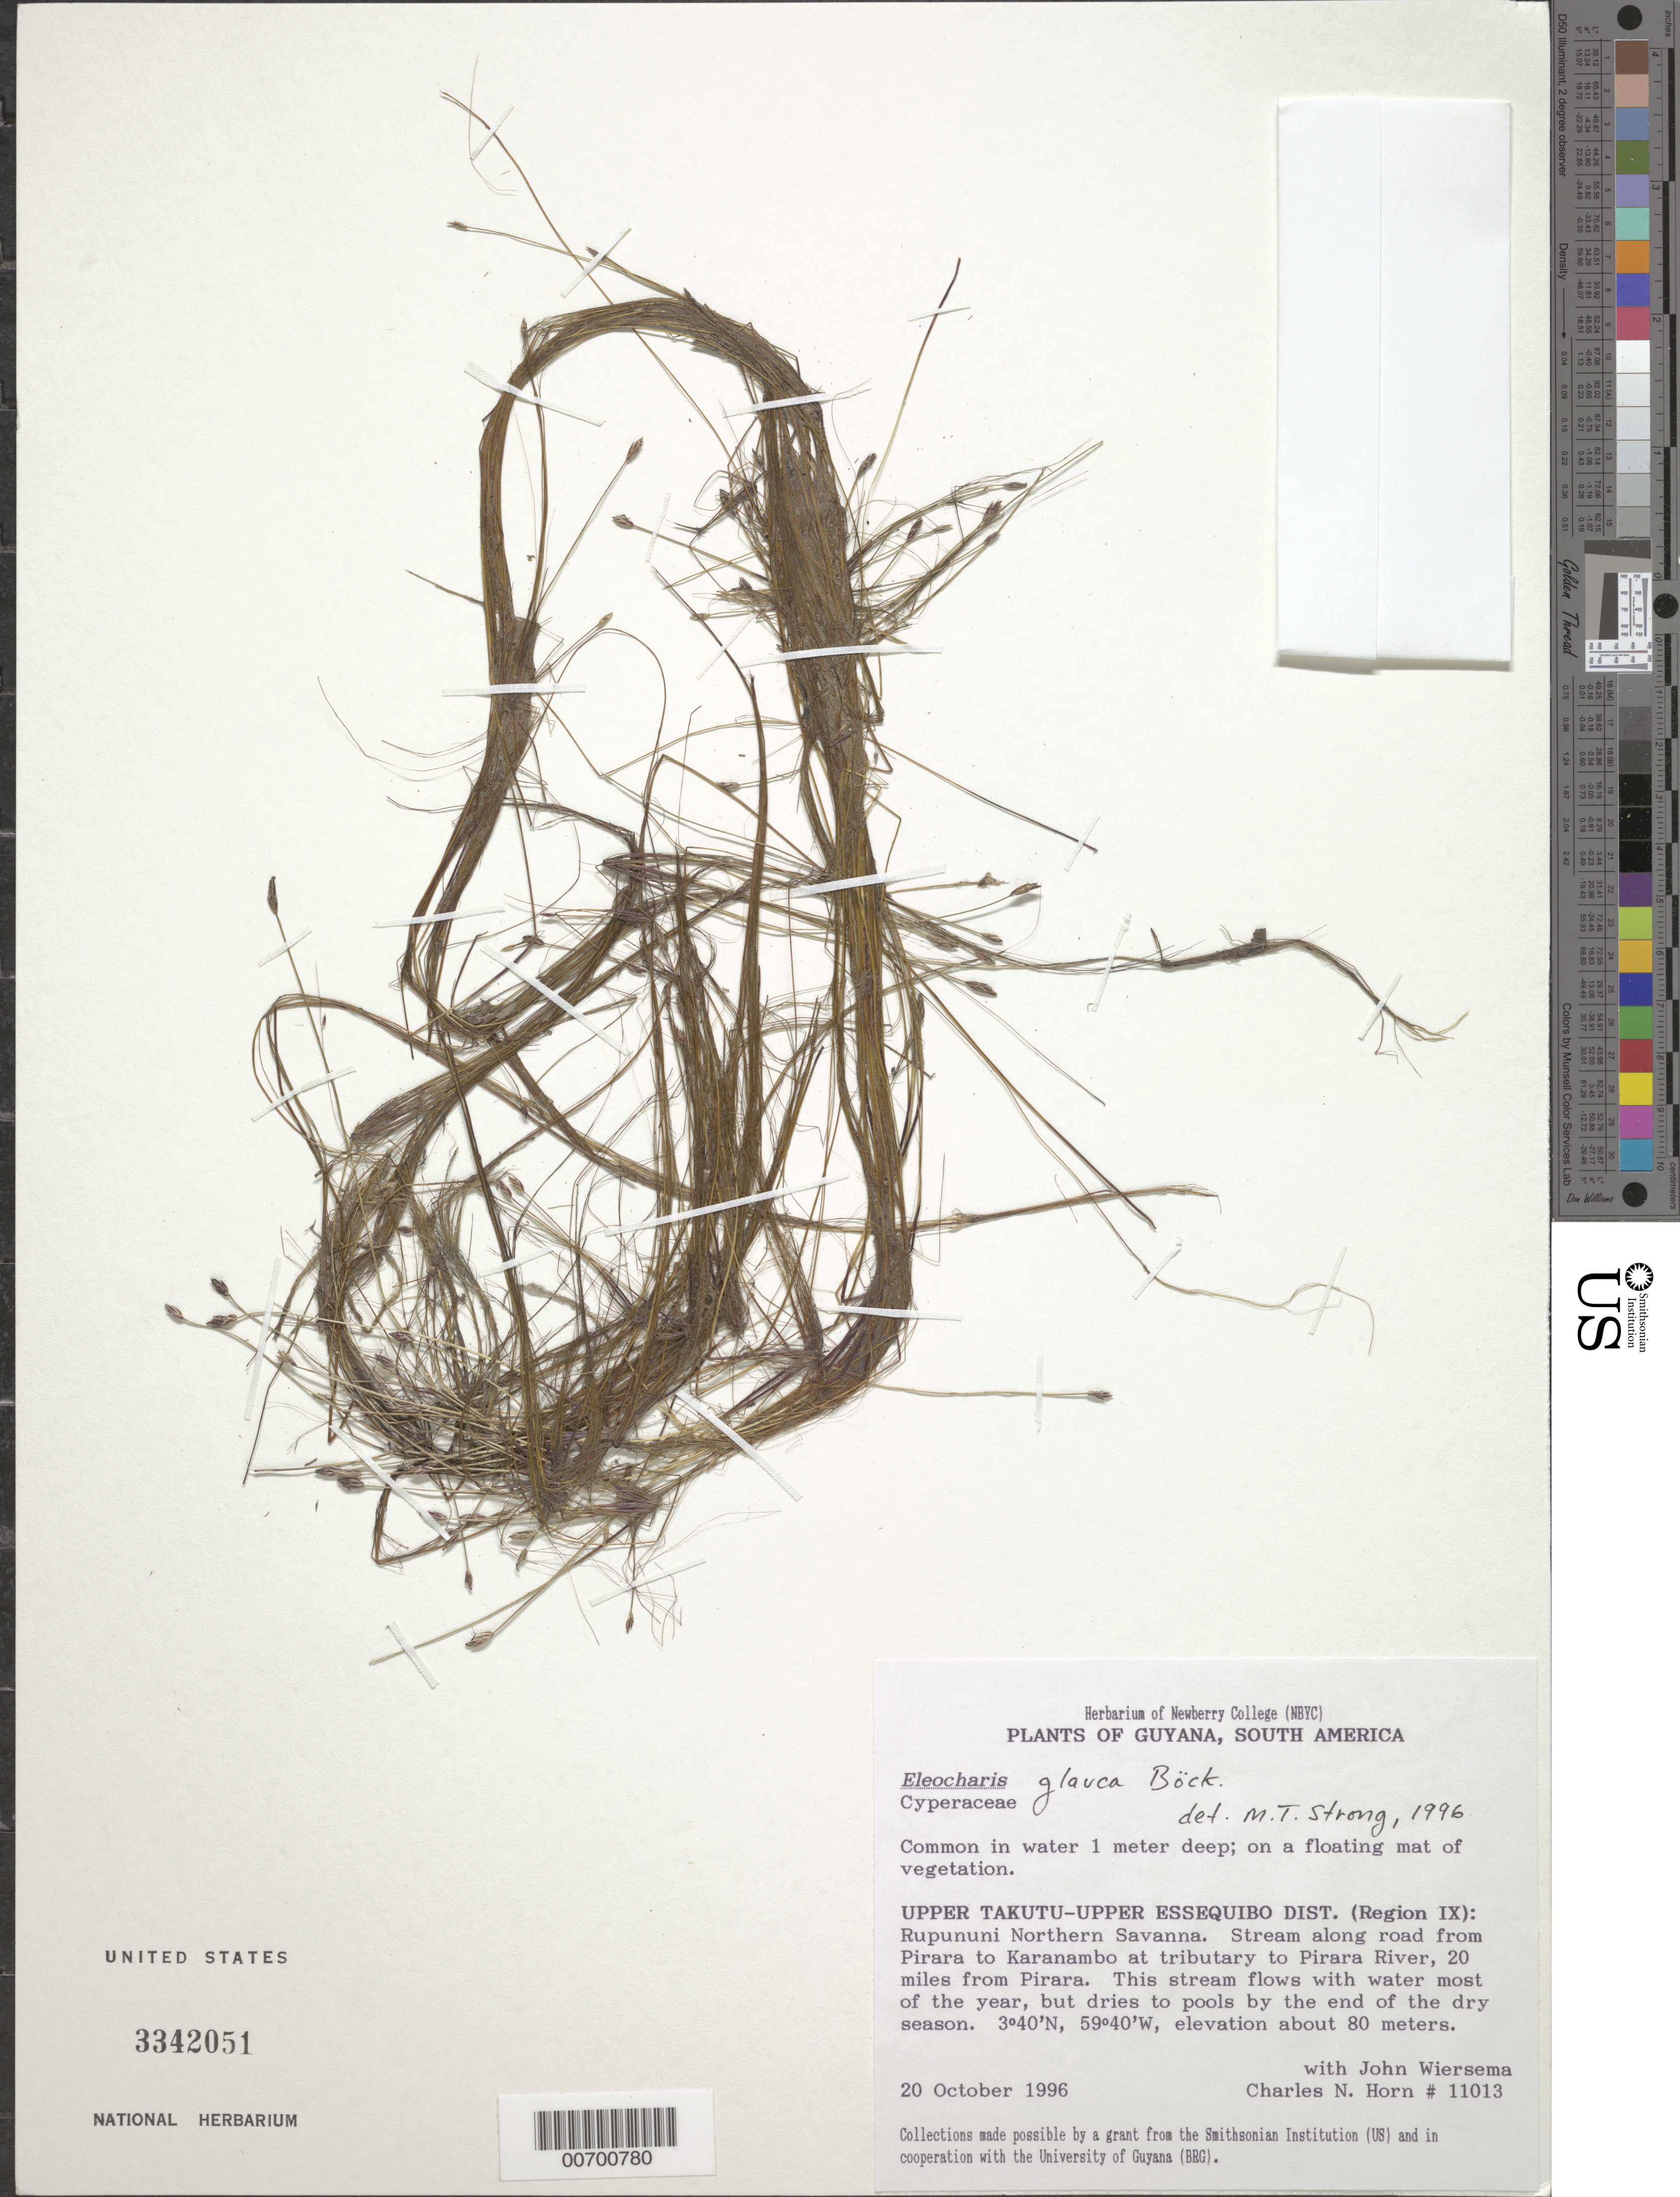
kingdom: Plantae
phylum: Tracheophyta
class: Liliopsida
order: Poales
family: Cyperaceae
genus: Eleocharis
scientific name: Eleocharis glauca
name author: Boeckeler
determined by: Strong, M. T., (US), Smithsonian Institution - National Museum of Natural History (UNITED STATES)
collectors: C. N. Horn & J. H. Wiersema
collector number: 11013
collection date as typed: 20-Oct-96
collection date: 1996-10-20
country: Guyana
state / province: U. Takutu-U. Essequibo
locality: Rupununi Northern Savanna, road from Pirara to Karanambo, 20 mi. from Pirara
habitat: Stream along road; in water 1m deep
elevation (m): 80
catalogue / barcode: US 3342051